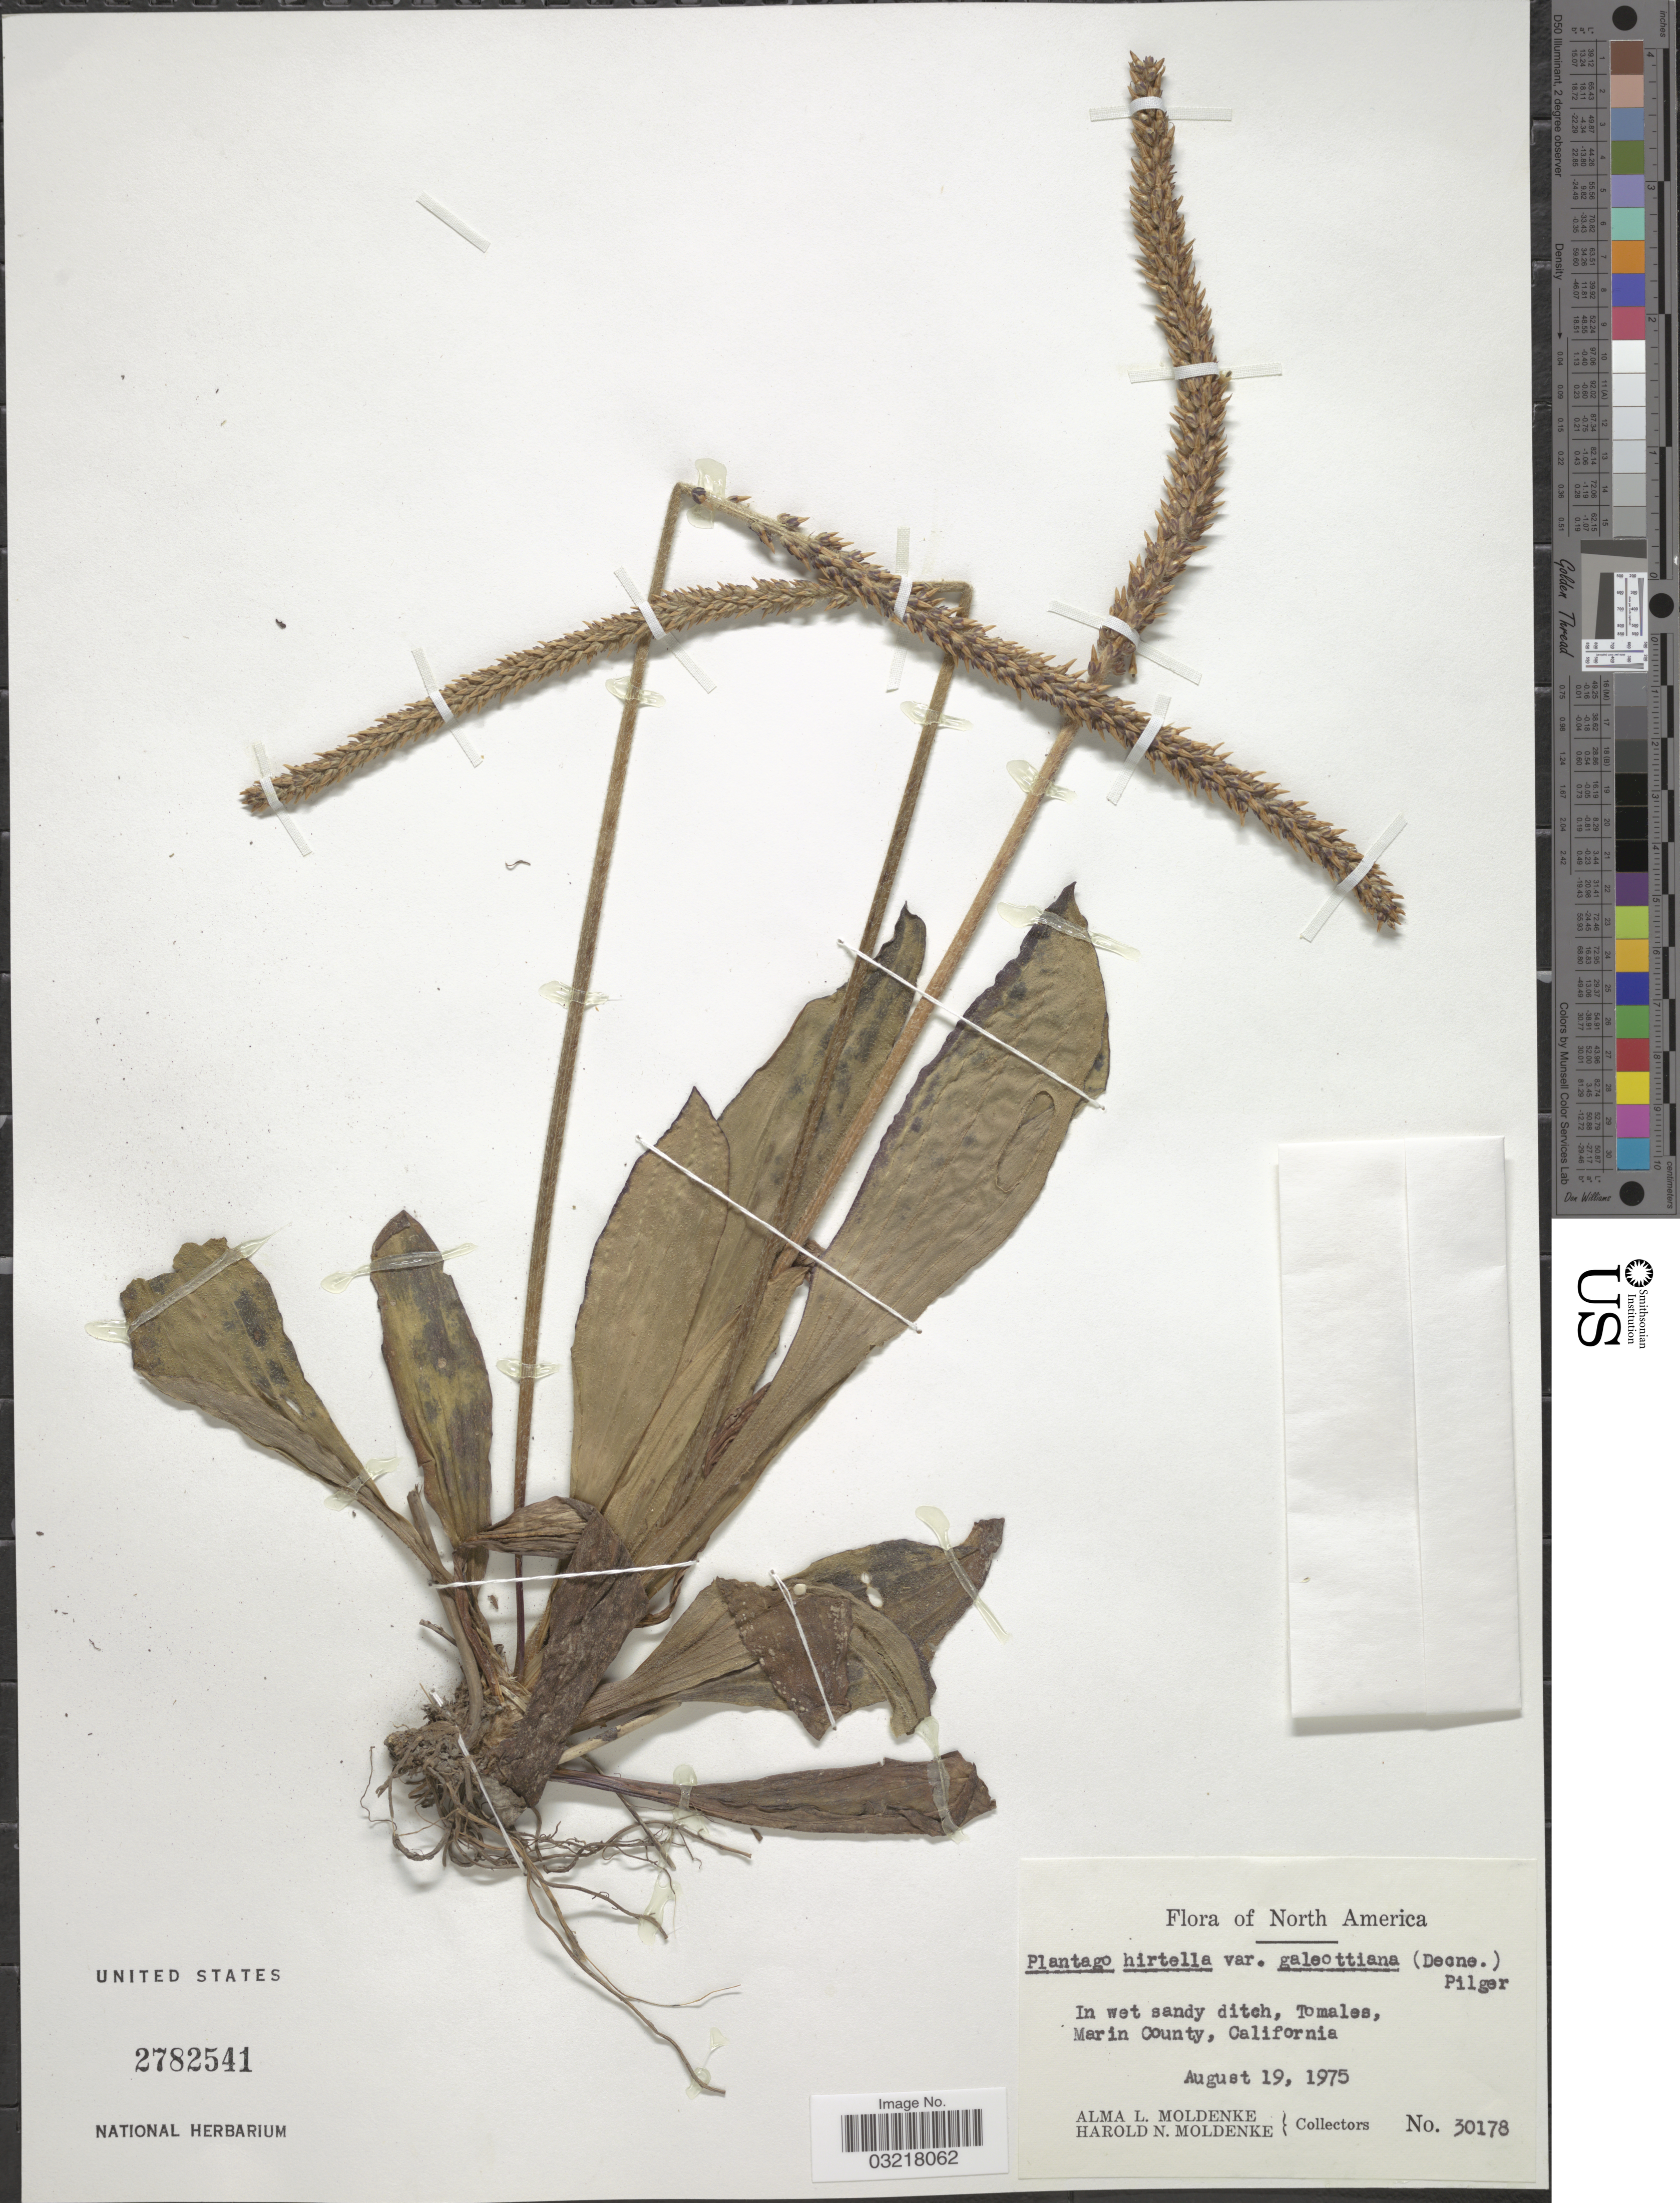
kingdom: Plantae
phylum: Tracheophyta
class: Magnoliopsida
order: Lamiales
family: Plantaginaceae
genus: Plantago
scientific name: Plantago australis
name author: Lam.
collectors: A. L. Moldenke & H. N. Moldenke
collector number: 30178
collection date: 1975-08-19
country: United States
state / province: California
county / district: Marin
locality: Tomales, Marin County.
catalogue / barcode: US 2782541